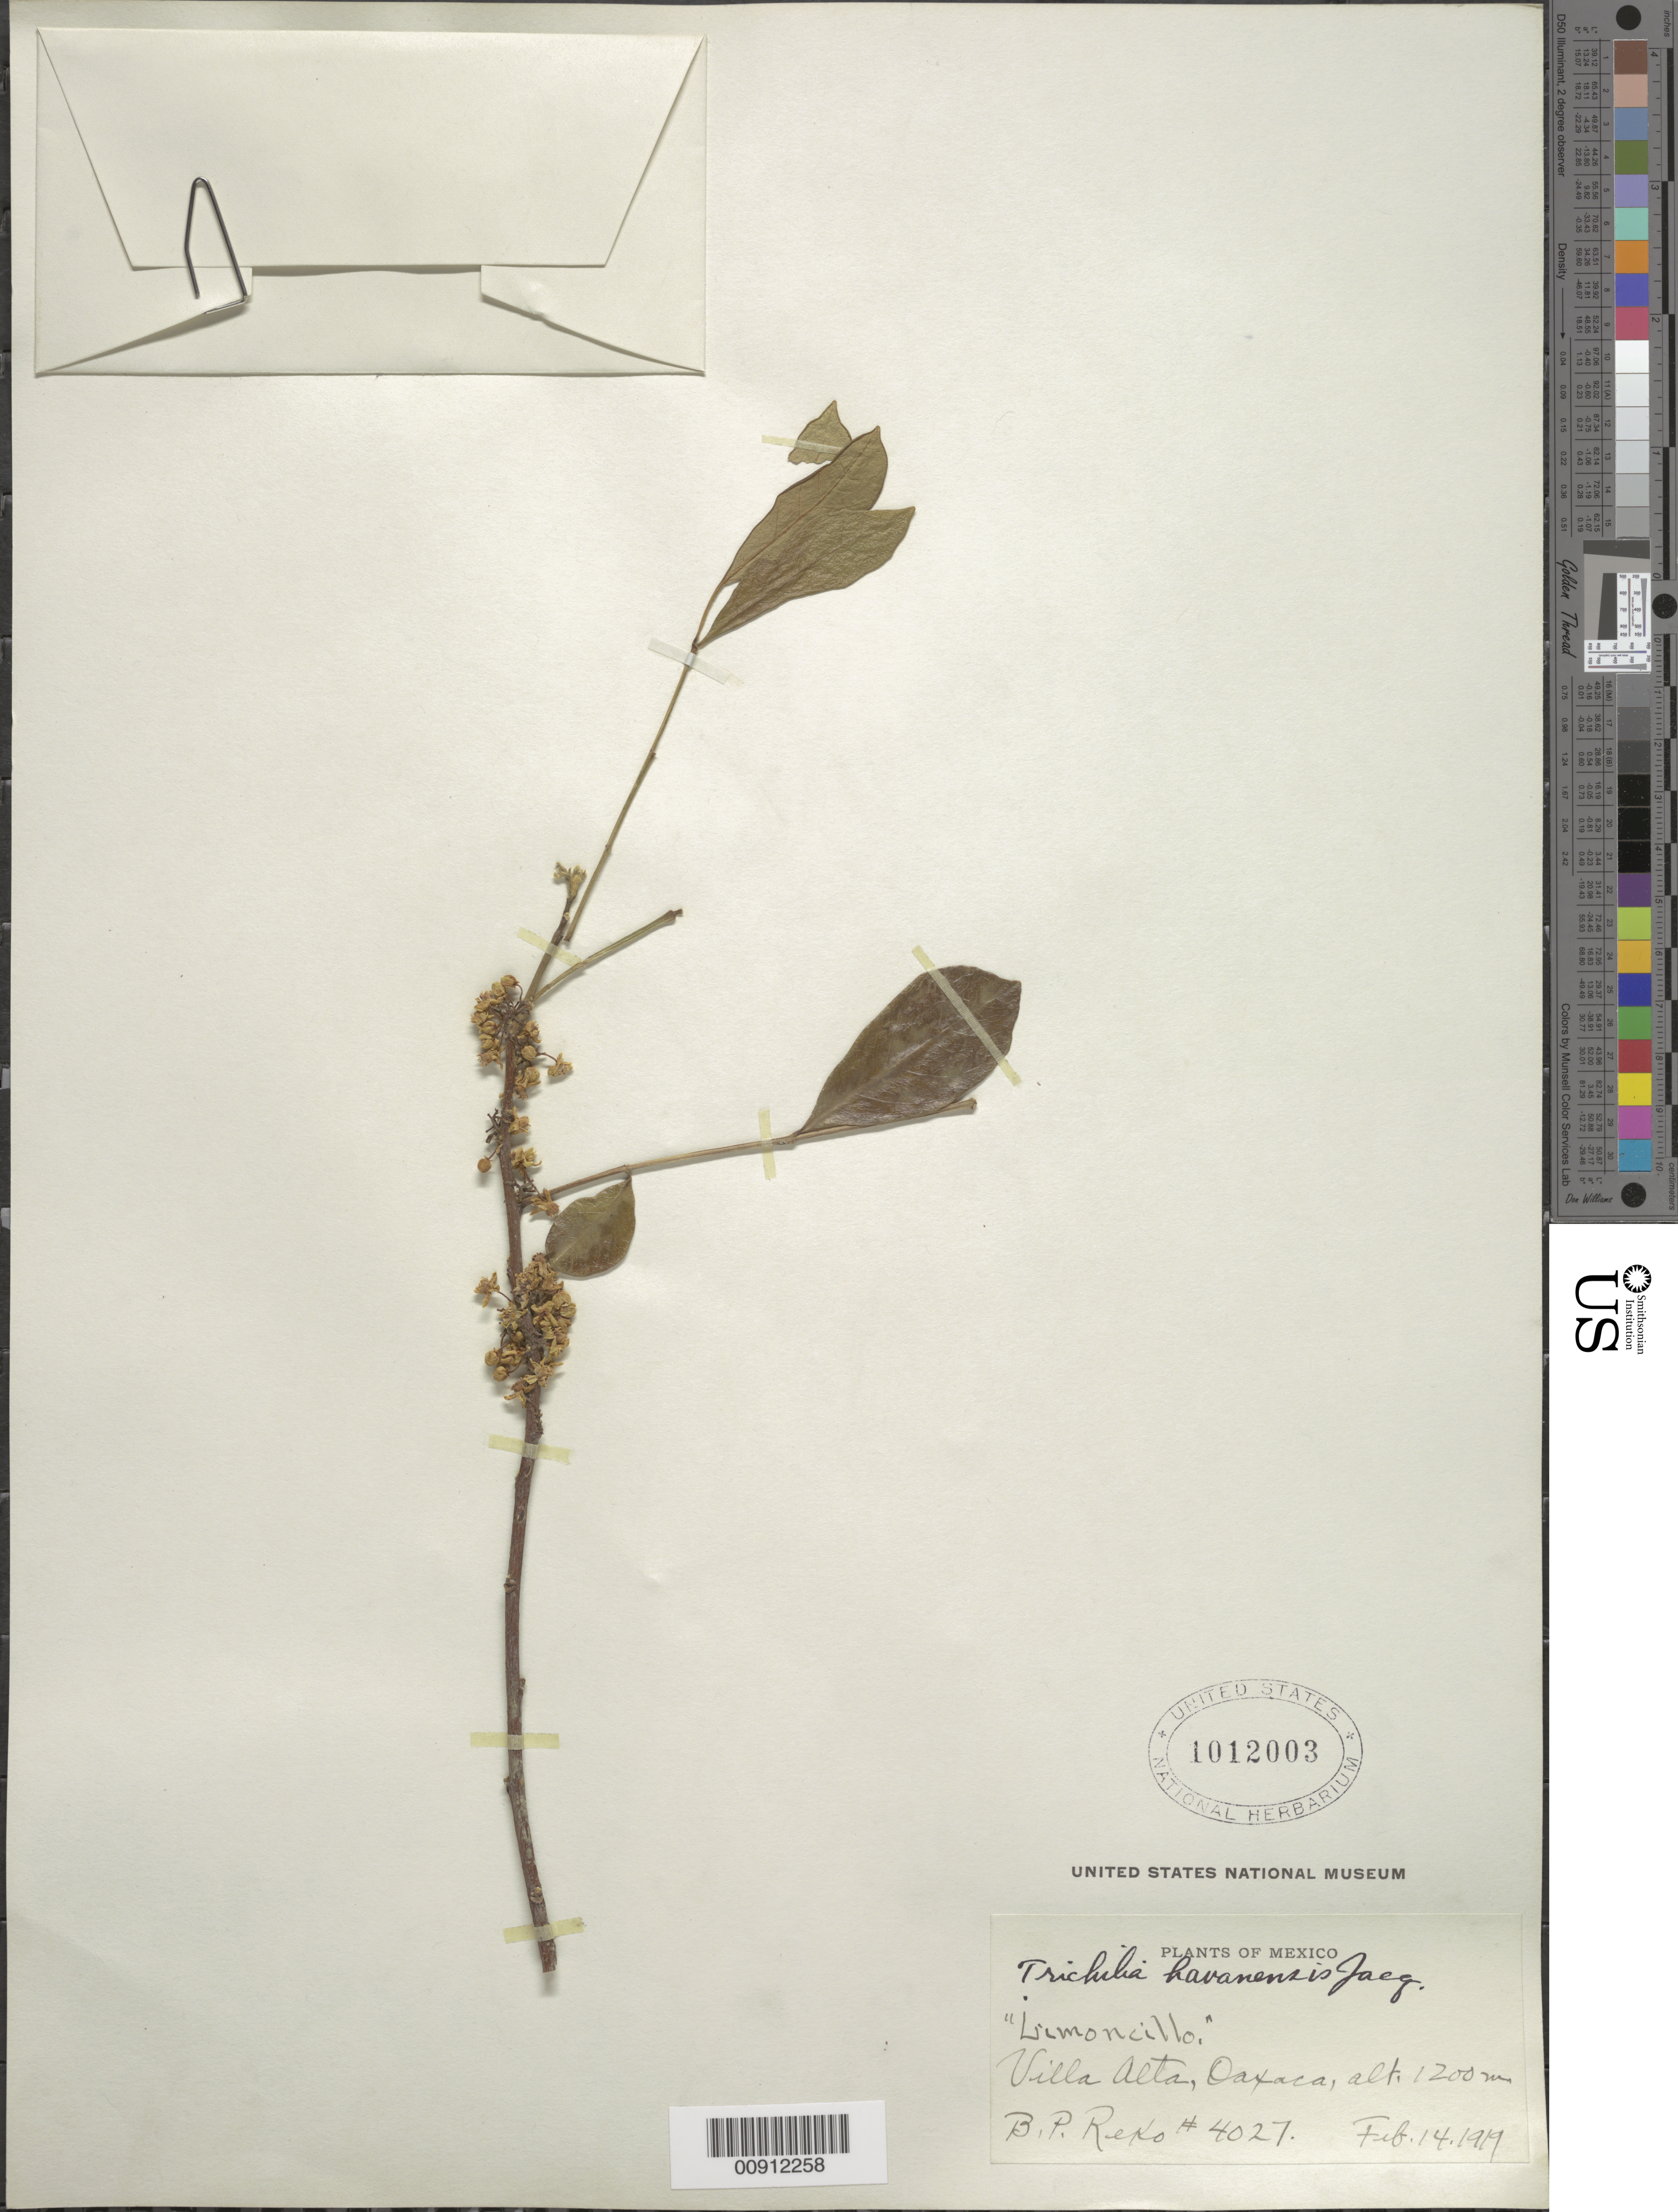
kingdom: Plantae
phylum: Tracheophyta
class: Magnoliopsida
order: Sapindales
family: Meliaceae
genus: Trichilia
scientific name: Trichilia havanensis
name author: Jacq.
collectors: B. P. Reko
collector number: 4027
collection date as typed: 14 Feb 1919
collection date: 1919-02-14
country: Mexico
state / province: Oaxaca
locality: Villa Alta, Oaxaca.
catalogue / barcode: US 1012003